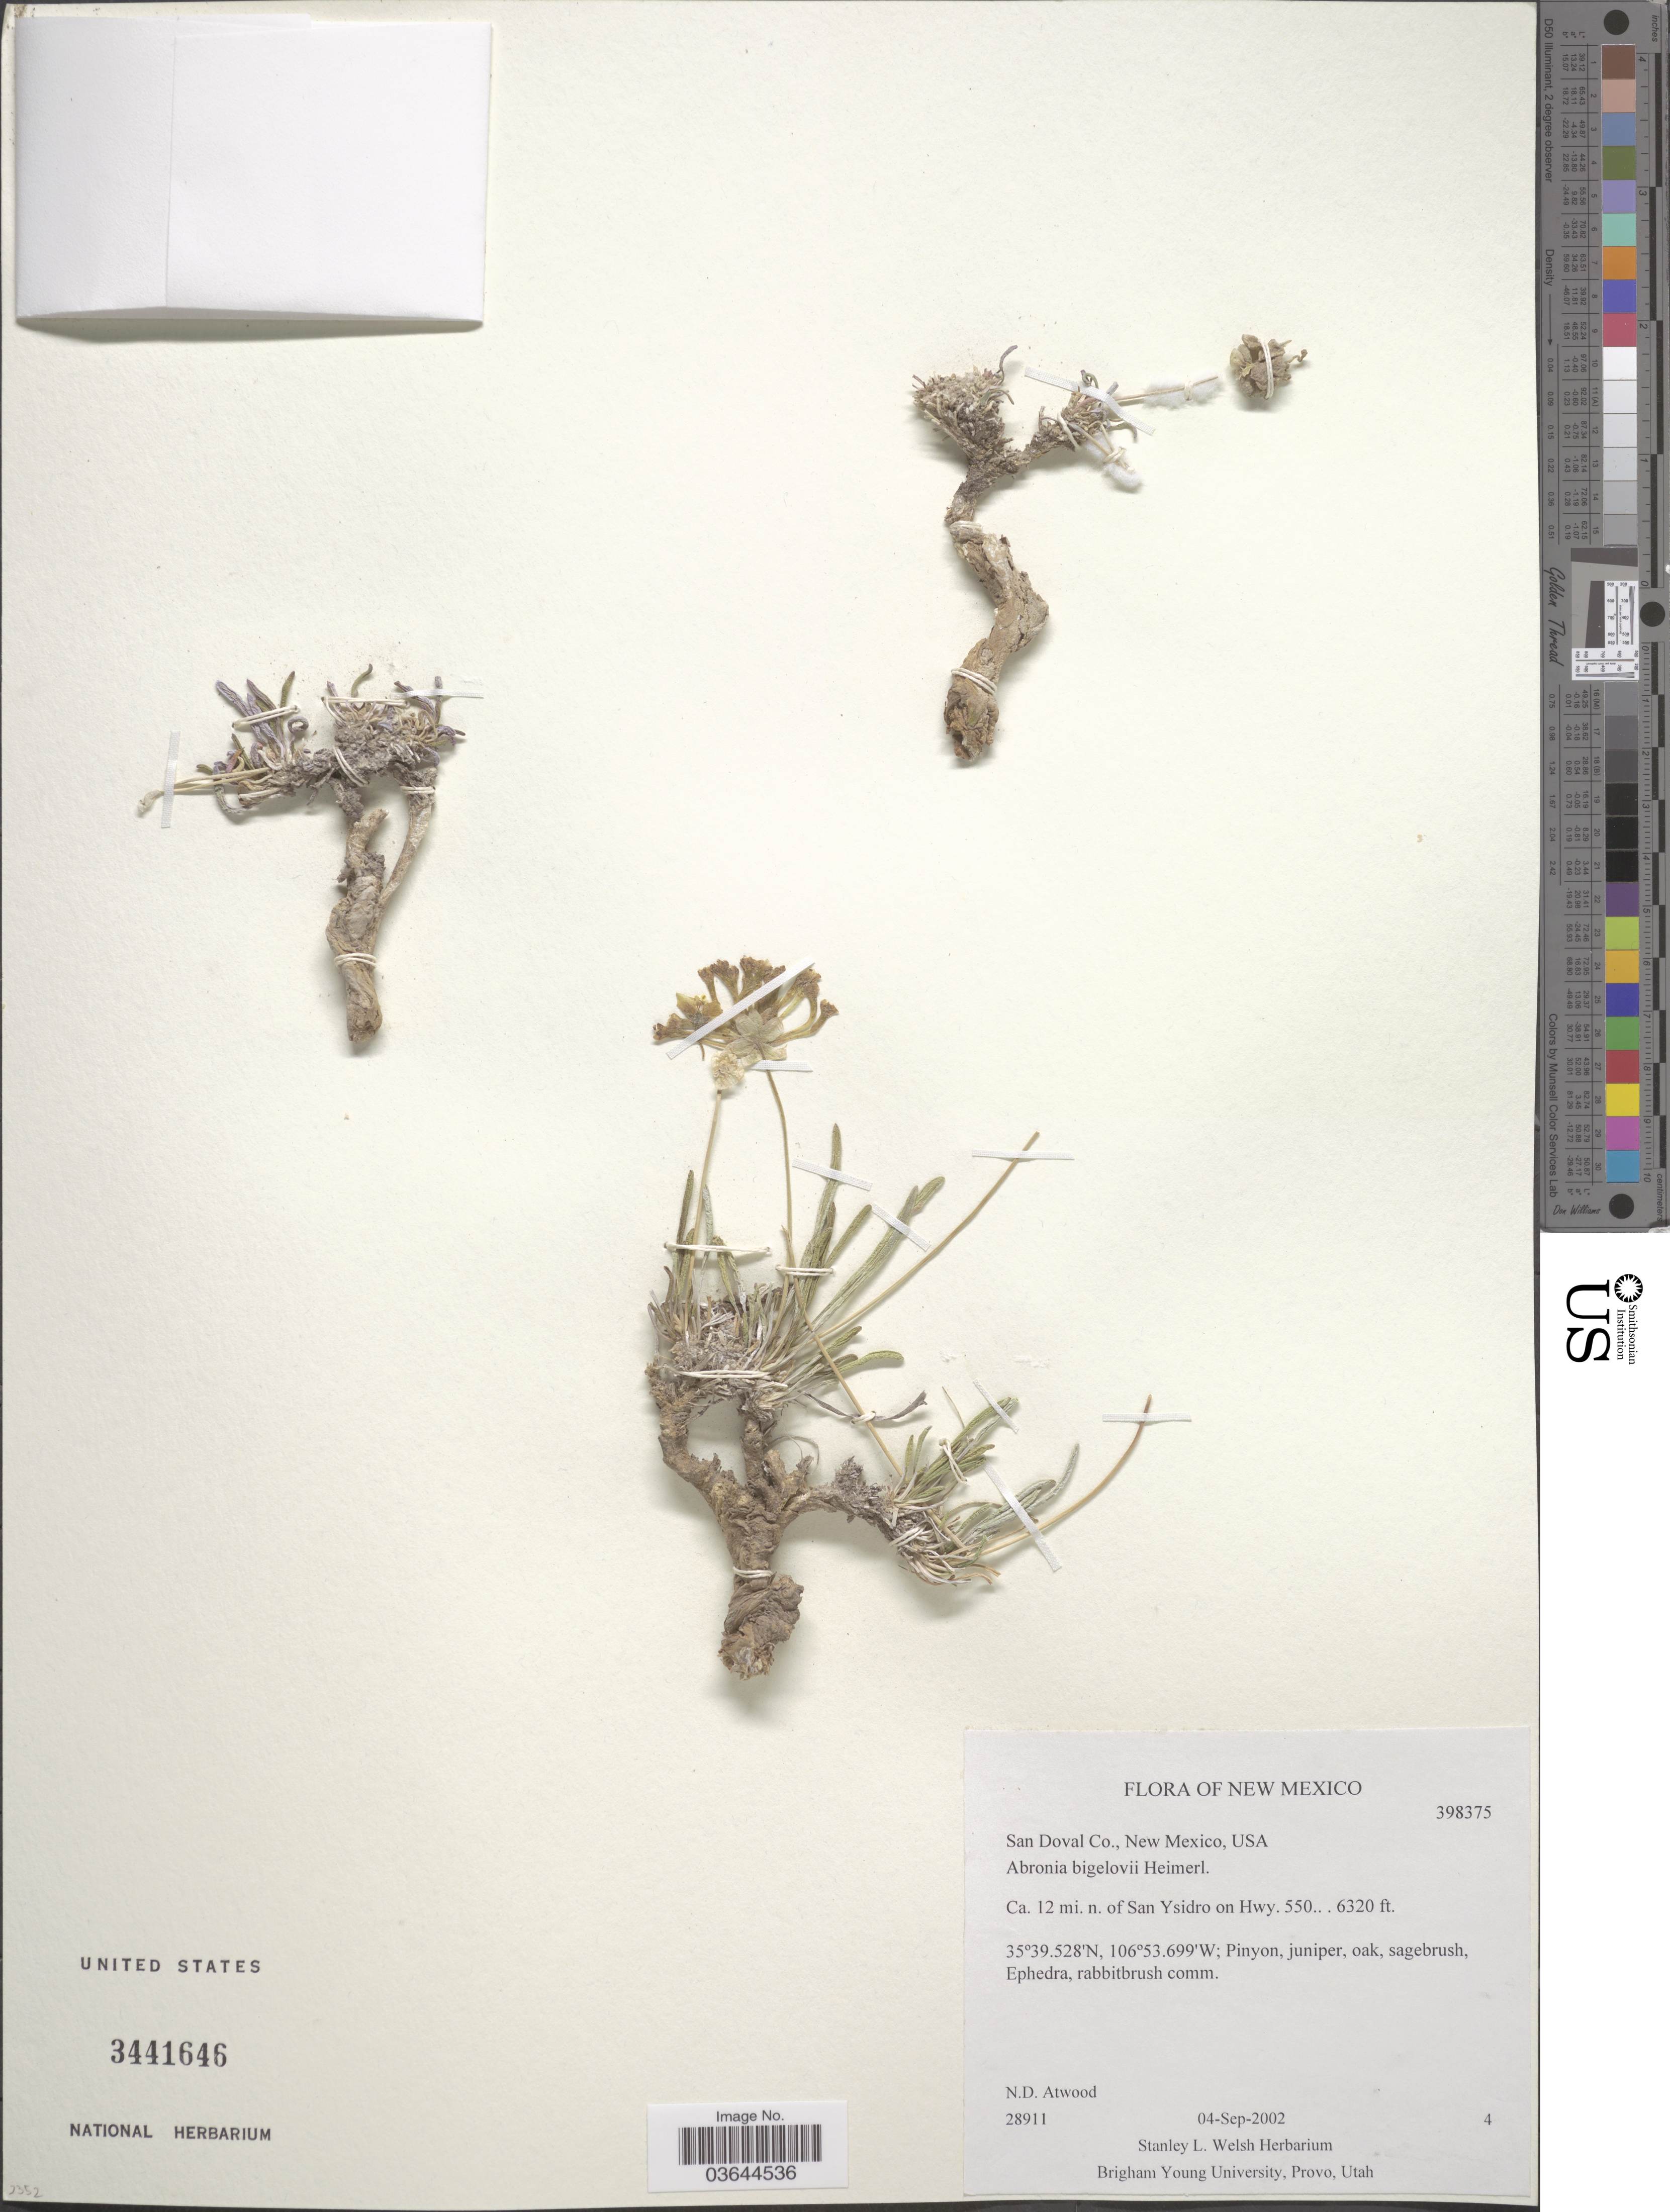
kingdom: Plantae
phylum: Tracheophyta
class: Magnoliopsida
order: Caryophyllales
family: Nyctaginaceae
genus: Abronia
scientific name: Abronia bigelovii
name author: Heimerl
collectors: N. Atwood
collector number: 28911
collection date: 2002-09-04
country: United States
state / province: New Mexico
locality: San Doval Co., Ca. 12 mi. n. of San Ysidro on Hwy. 550.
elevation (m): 1926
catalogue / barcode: US 3441646